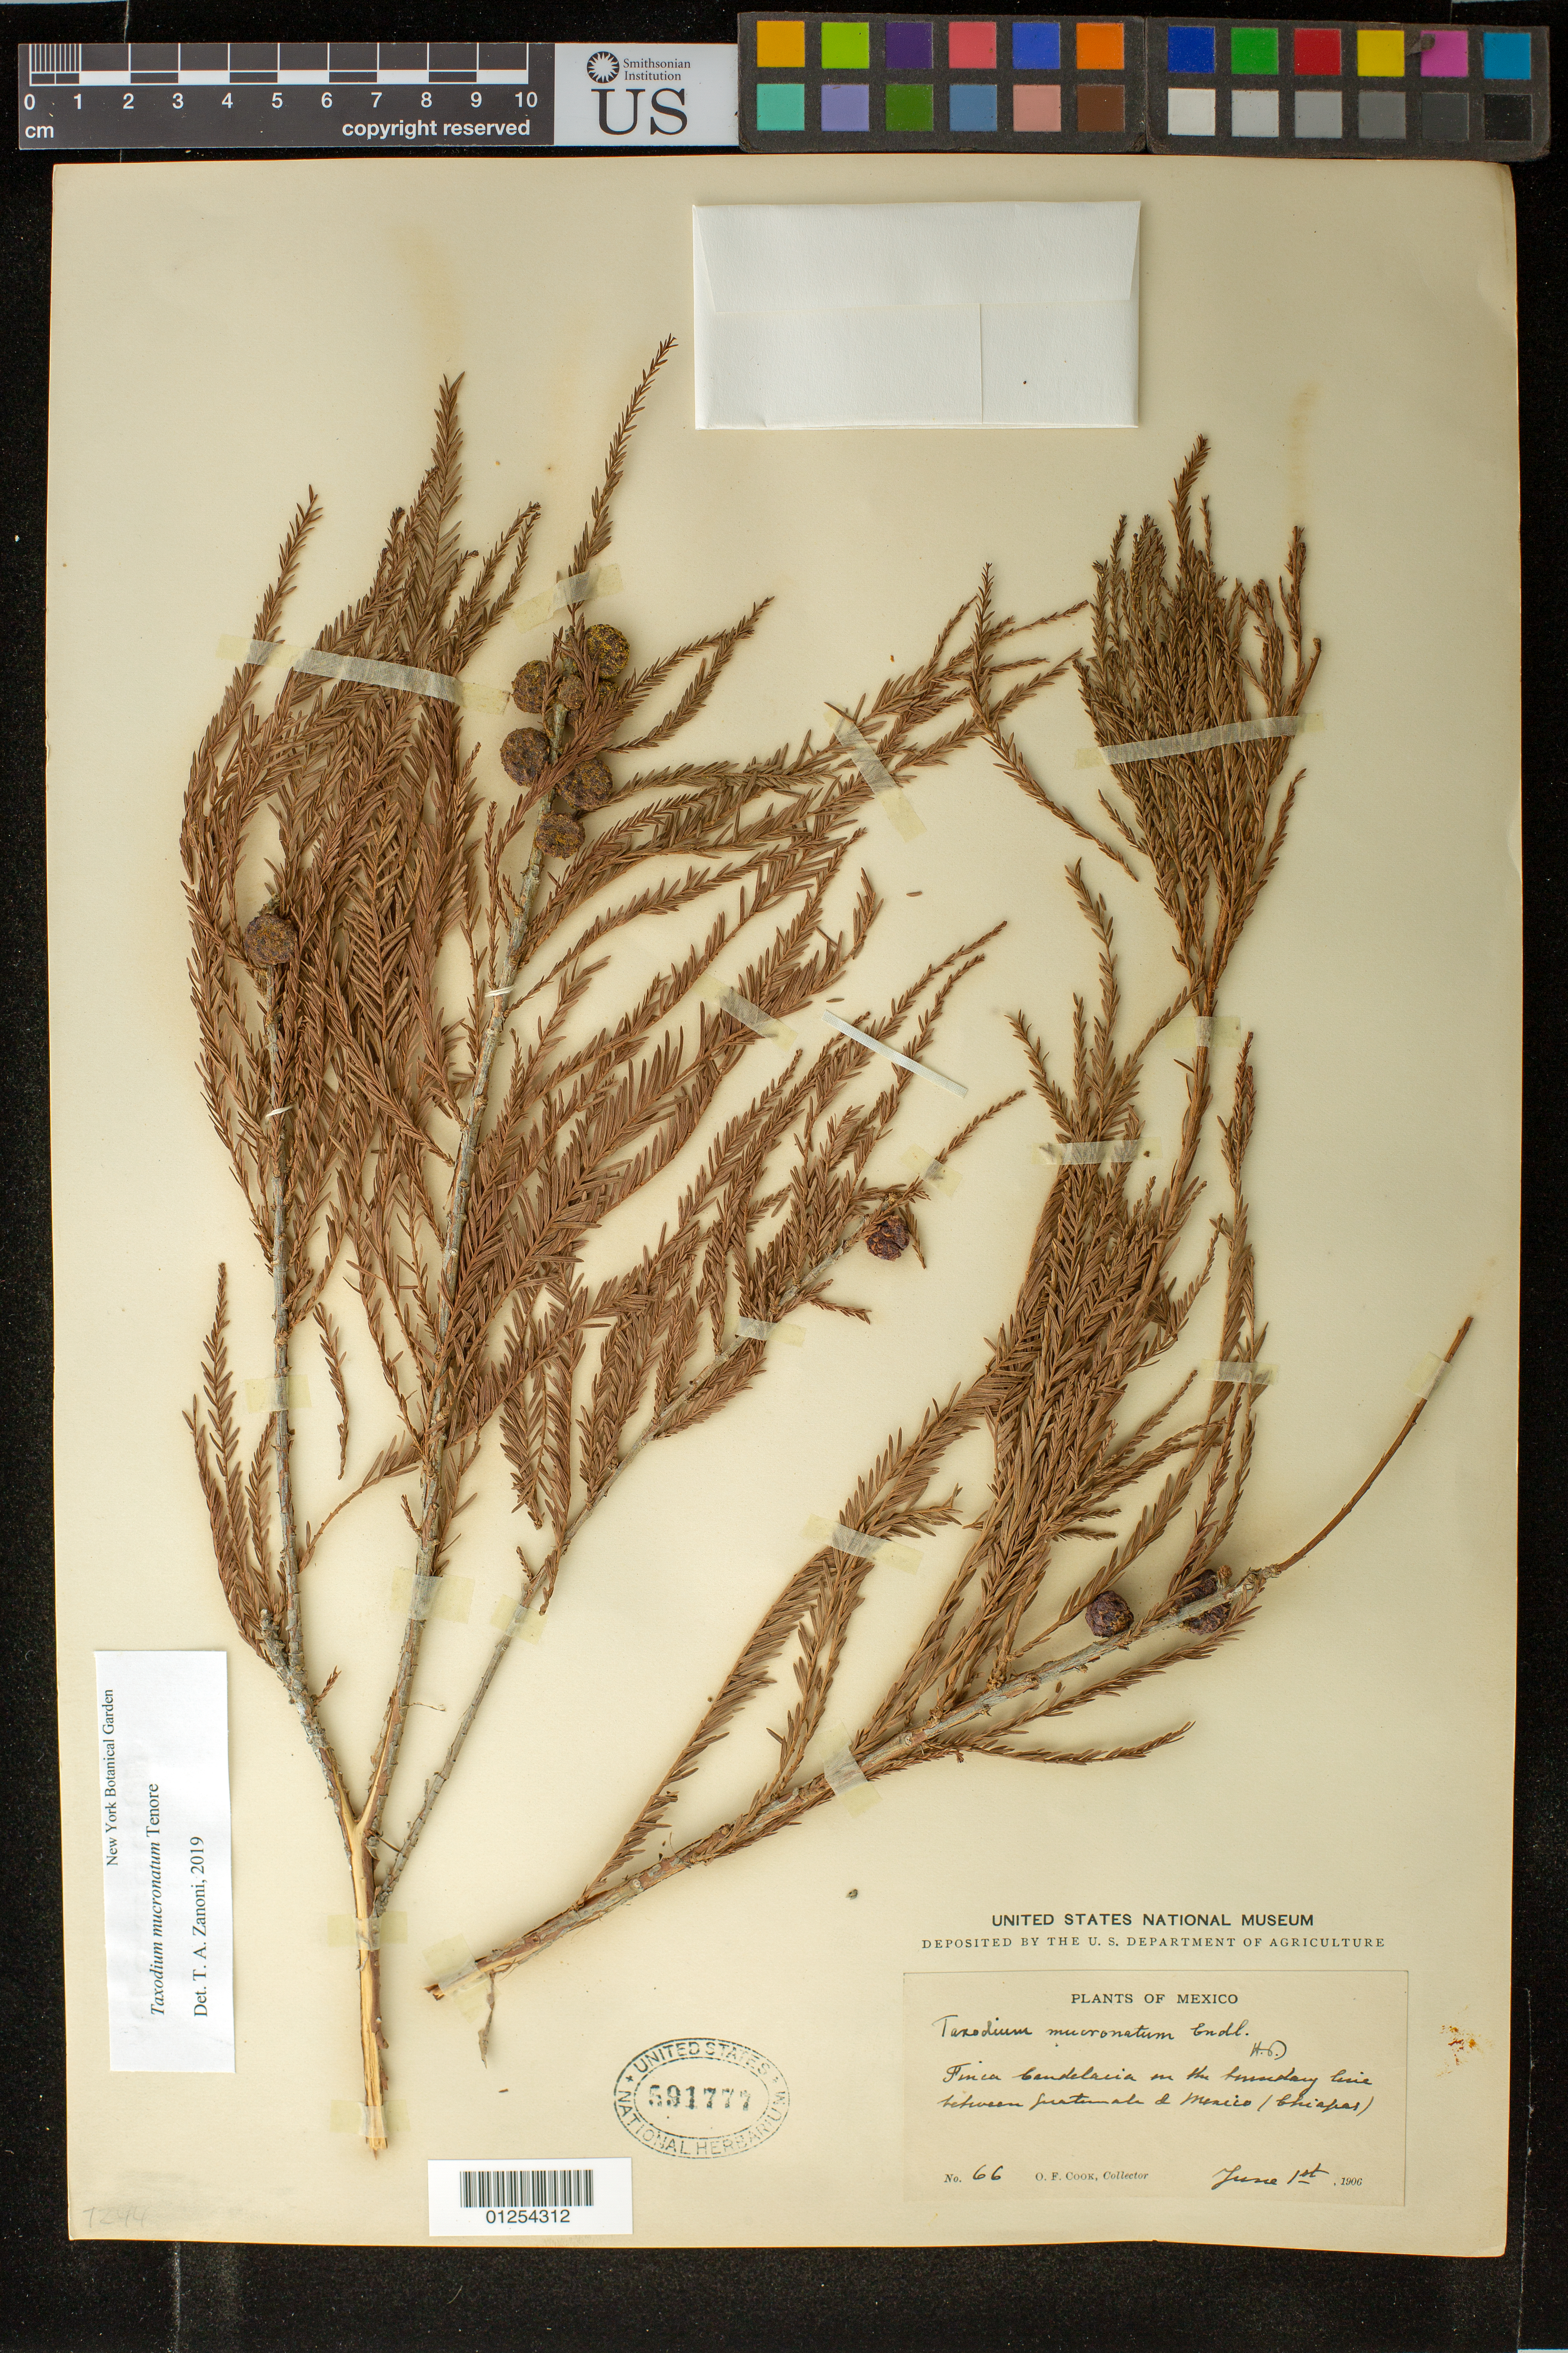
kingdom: Plantae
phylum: Tracheophyta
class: Pinopsida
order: Pinales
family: Cupressaceae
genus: Taxodium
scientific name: Taxodium mucronatum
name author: Ten.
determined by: Zanoni, T. A., (NY), New York Botanical Garden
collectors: O. F. Cook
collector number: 66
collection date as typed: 01 Jun 1906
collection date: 1906-06-01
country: Mexico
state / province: Chiapas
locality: Finca Candelaria, on the boundary line between Mexico and Guatemala (Chiapas).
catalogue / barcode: US 591777